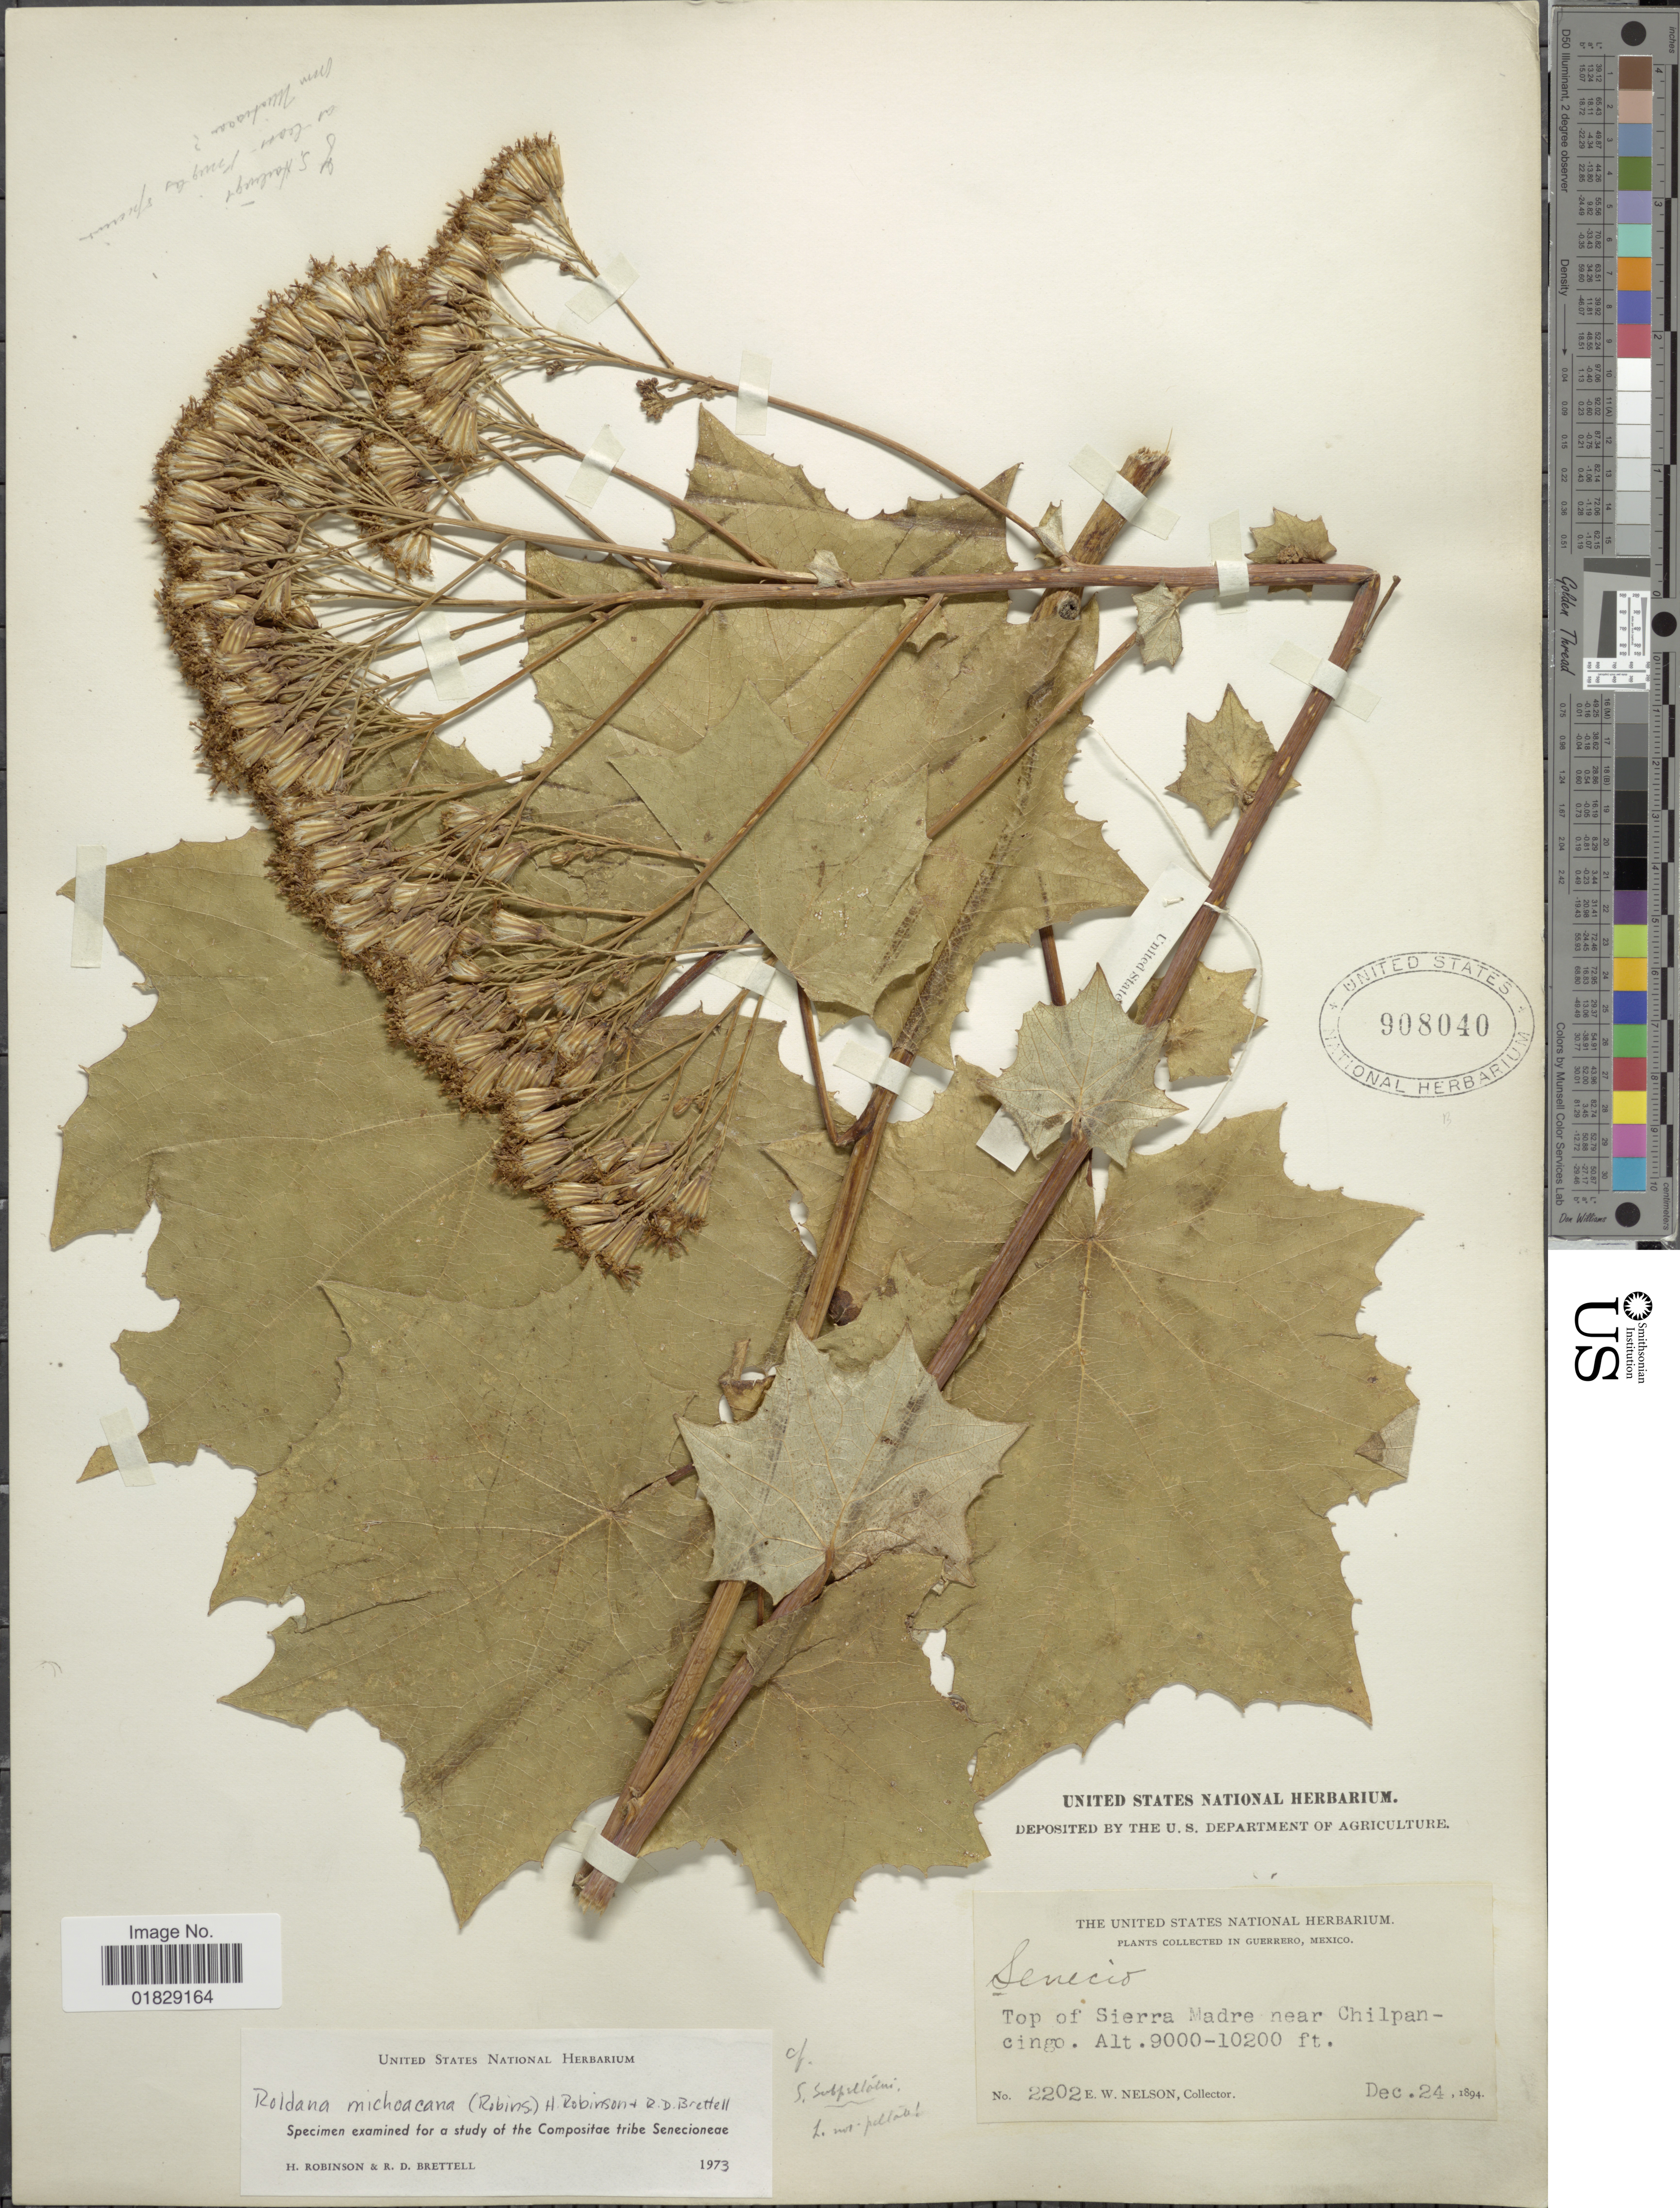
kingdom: Plantae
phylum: Tracheophyta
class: Magnoliopsida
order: Asterales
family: Asteraceae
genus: Roldana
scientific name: Roldana michoacana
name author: (B.L. Rob.) H. Rob. & Brettell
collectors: E. W. Nelson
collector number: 2202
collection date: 1894-12-24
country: Mexico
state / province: Guerrero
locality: Top of Sierra Madre near Chilpancingo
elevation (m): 2743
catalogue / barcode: US 908040